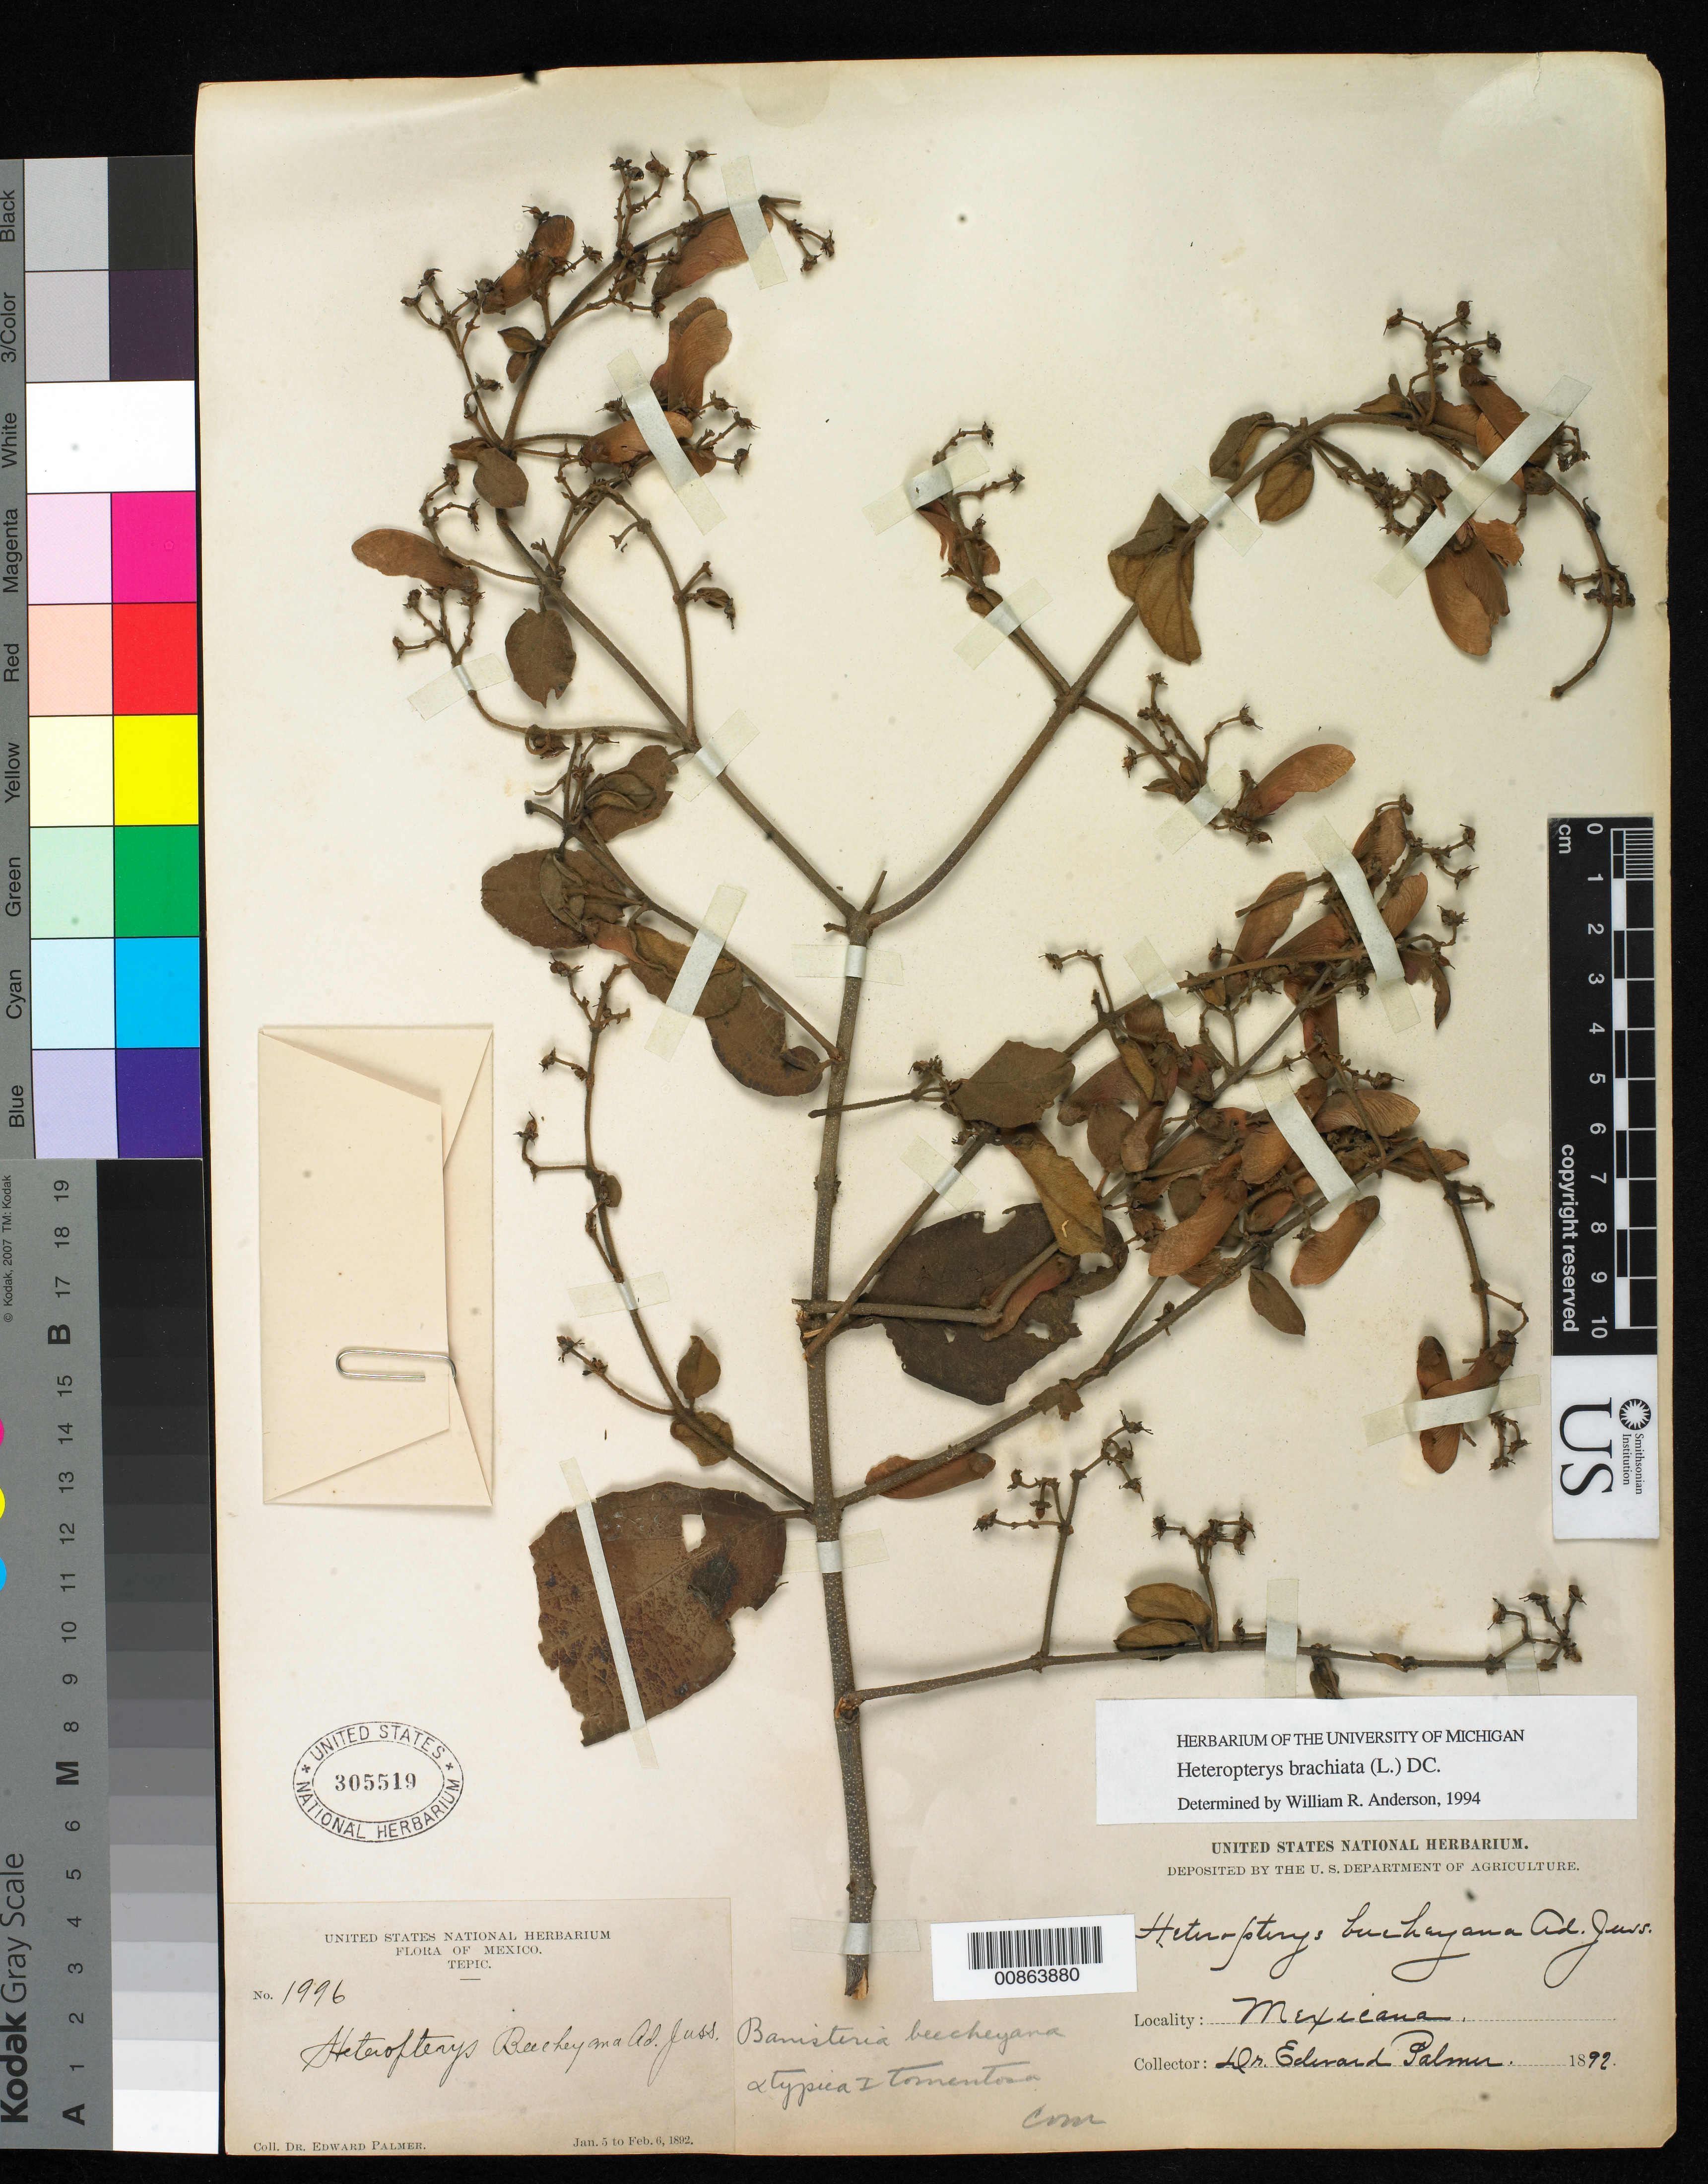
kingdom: Plantae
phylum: Tracheophyta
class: Magnoliopsida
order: Malpighiales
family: Malpighiaceae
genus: Heteropterys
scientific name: Heteropterys brachiata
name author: (L.) DC.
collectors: E. Palmer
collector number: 1996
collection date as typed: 05 Jan 1892 to 06 Feb 1892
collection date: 1892-01-05/1892-02-06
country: Mexico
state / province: Nayarit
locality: Tepic, Nayarit.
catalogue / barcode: US 305519